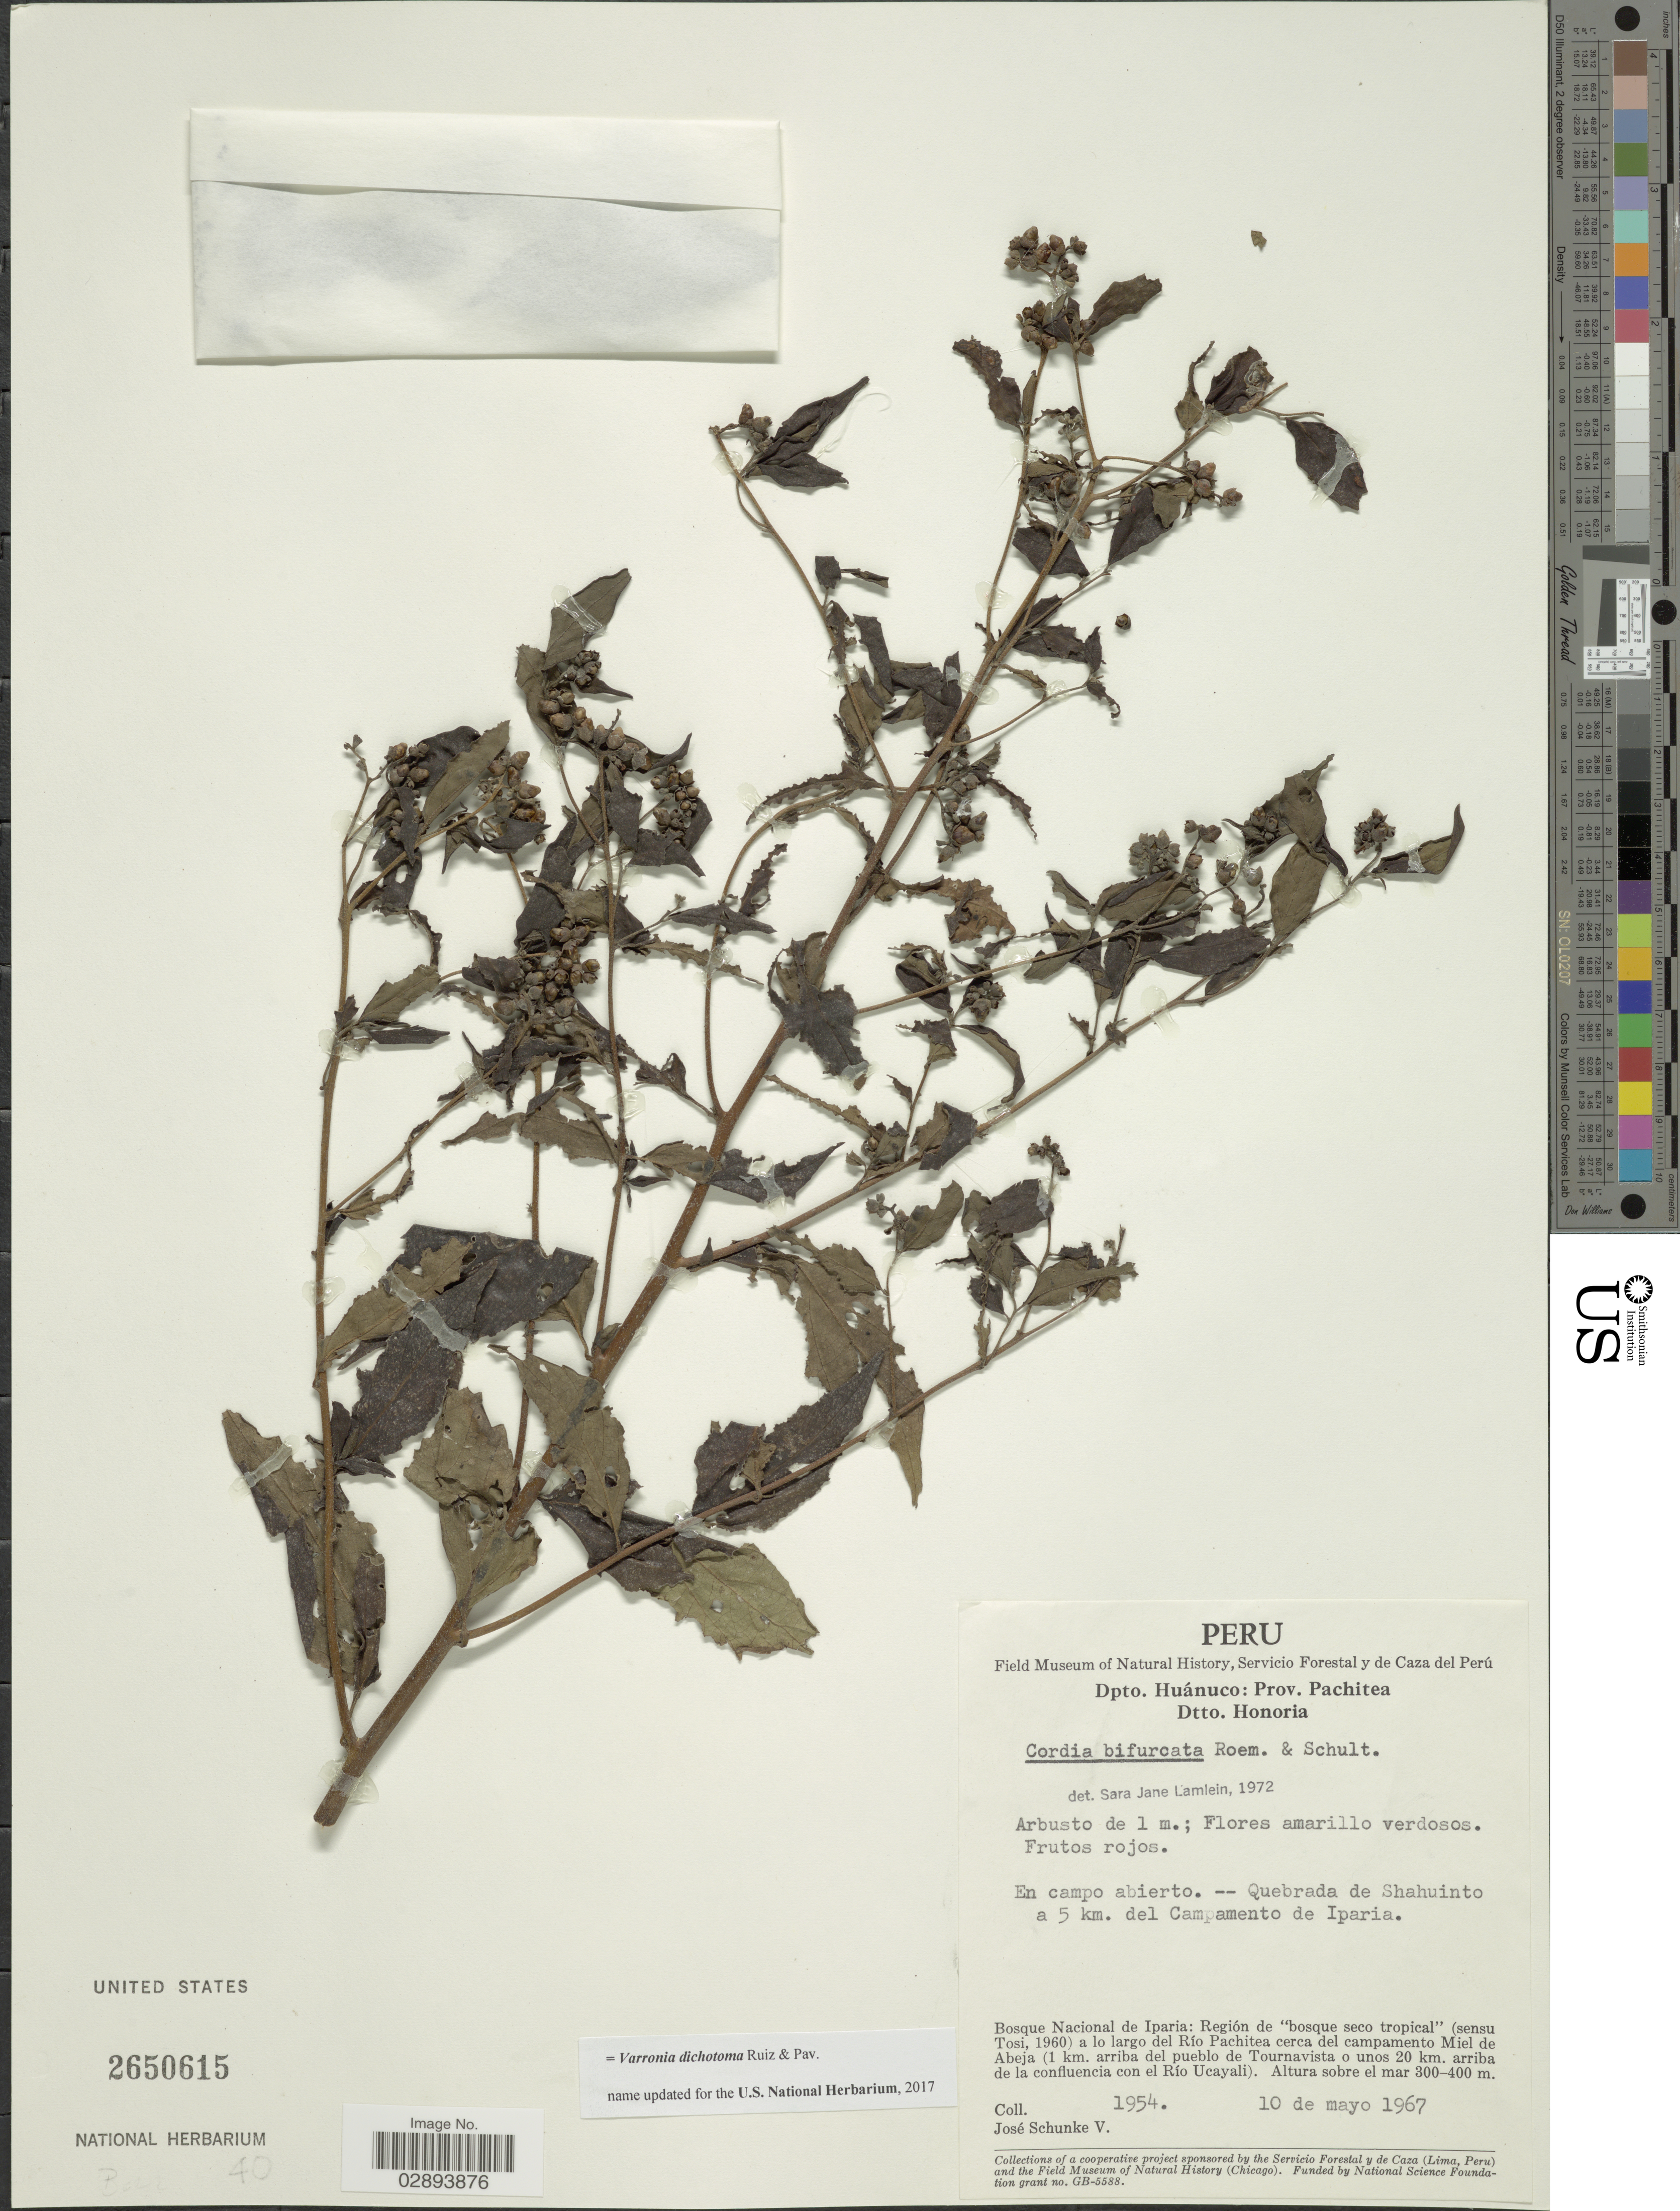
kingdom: Plantae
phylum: Tracheophyta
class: Magnoliopsida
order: Boraginales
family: Cordiaceae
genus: Varronia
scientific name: Varronia dichotoma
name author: Ruiz & Pav.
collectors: J. Schunke Vigo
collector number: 1954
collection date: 1967-05-10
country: Peru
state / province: Huánuco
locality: Dpto. Huánuco, Prov. Pachitea, Dttp. Honoria, En campo abierto, Quebrada de Shahuinto a 5 km. del Campamento de Iparia, Bosque Nacional de Iparia, Región de "bosque seco tropical" (sensu Tosi, 1960) a lo largo Río Pachitea cerca del campamento Miel de Abeja (1 km. arriba del pueblo de Tournavista o unos 20 km. abrriba de la confluencia con el Río Ucayali).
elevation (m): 300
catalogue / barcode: US 2650615